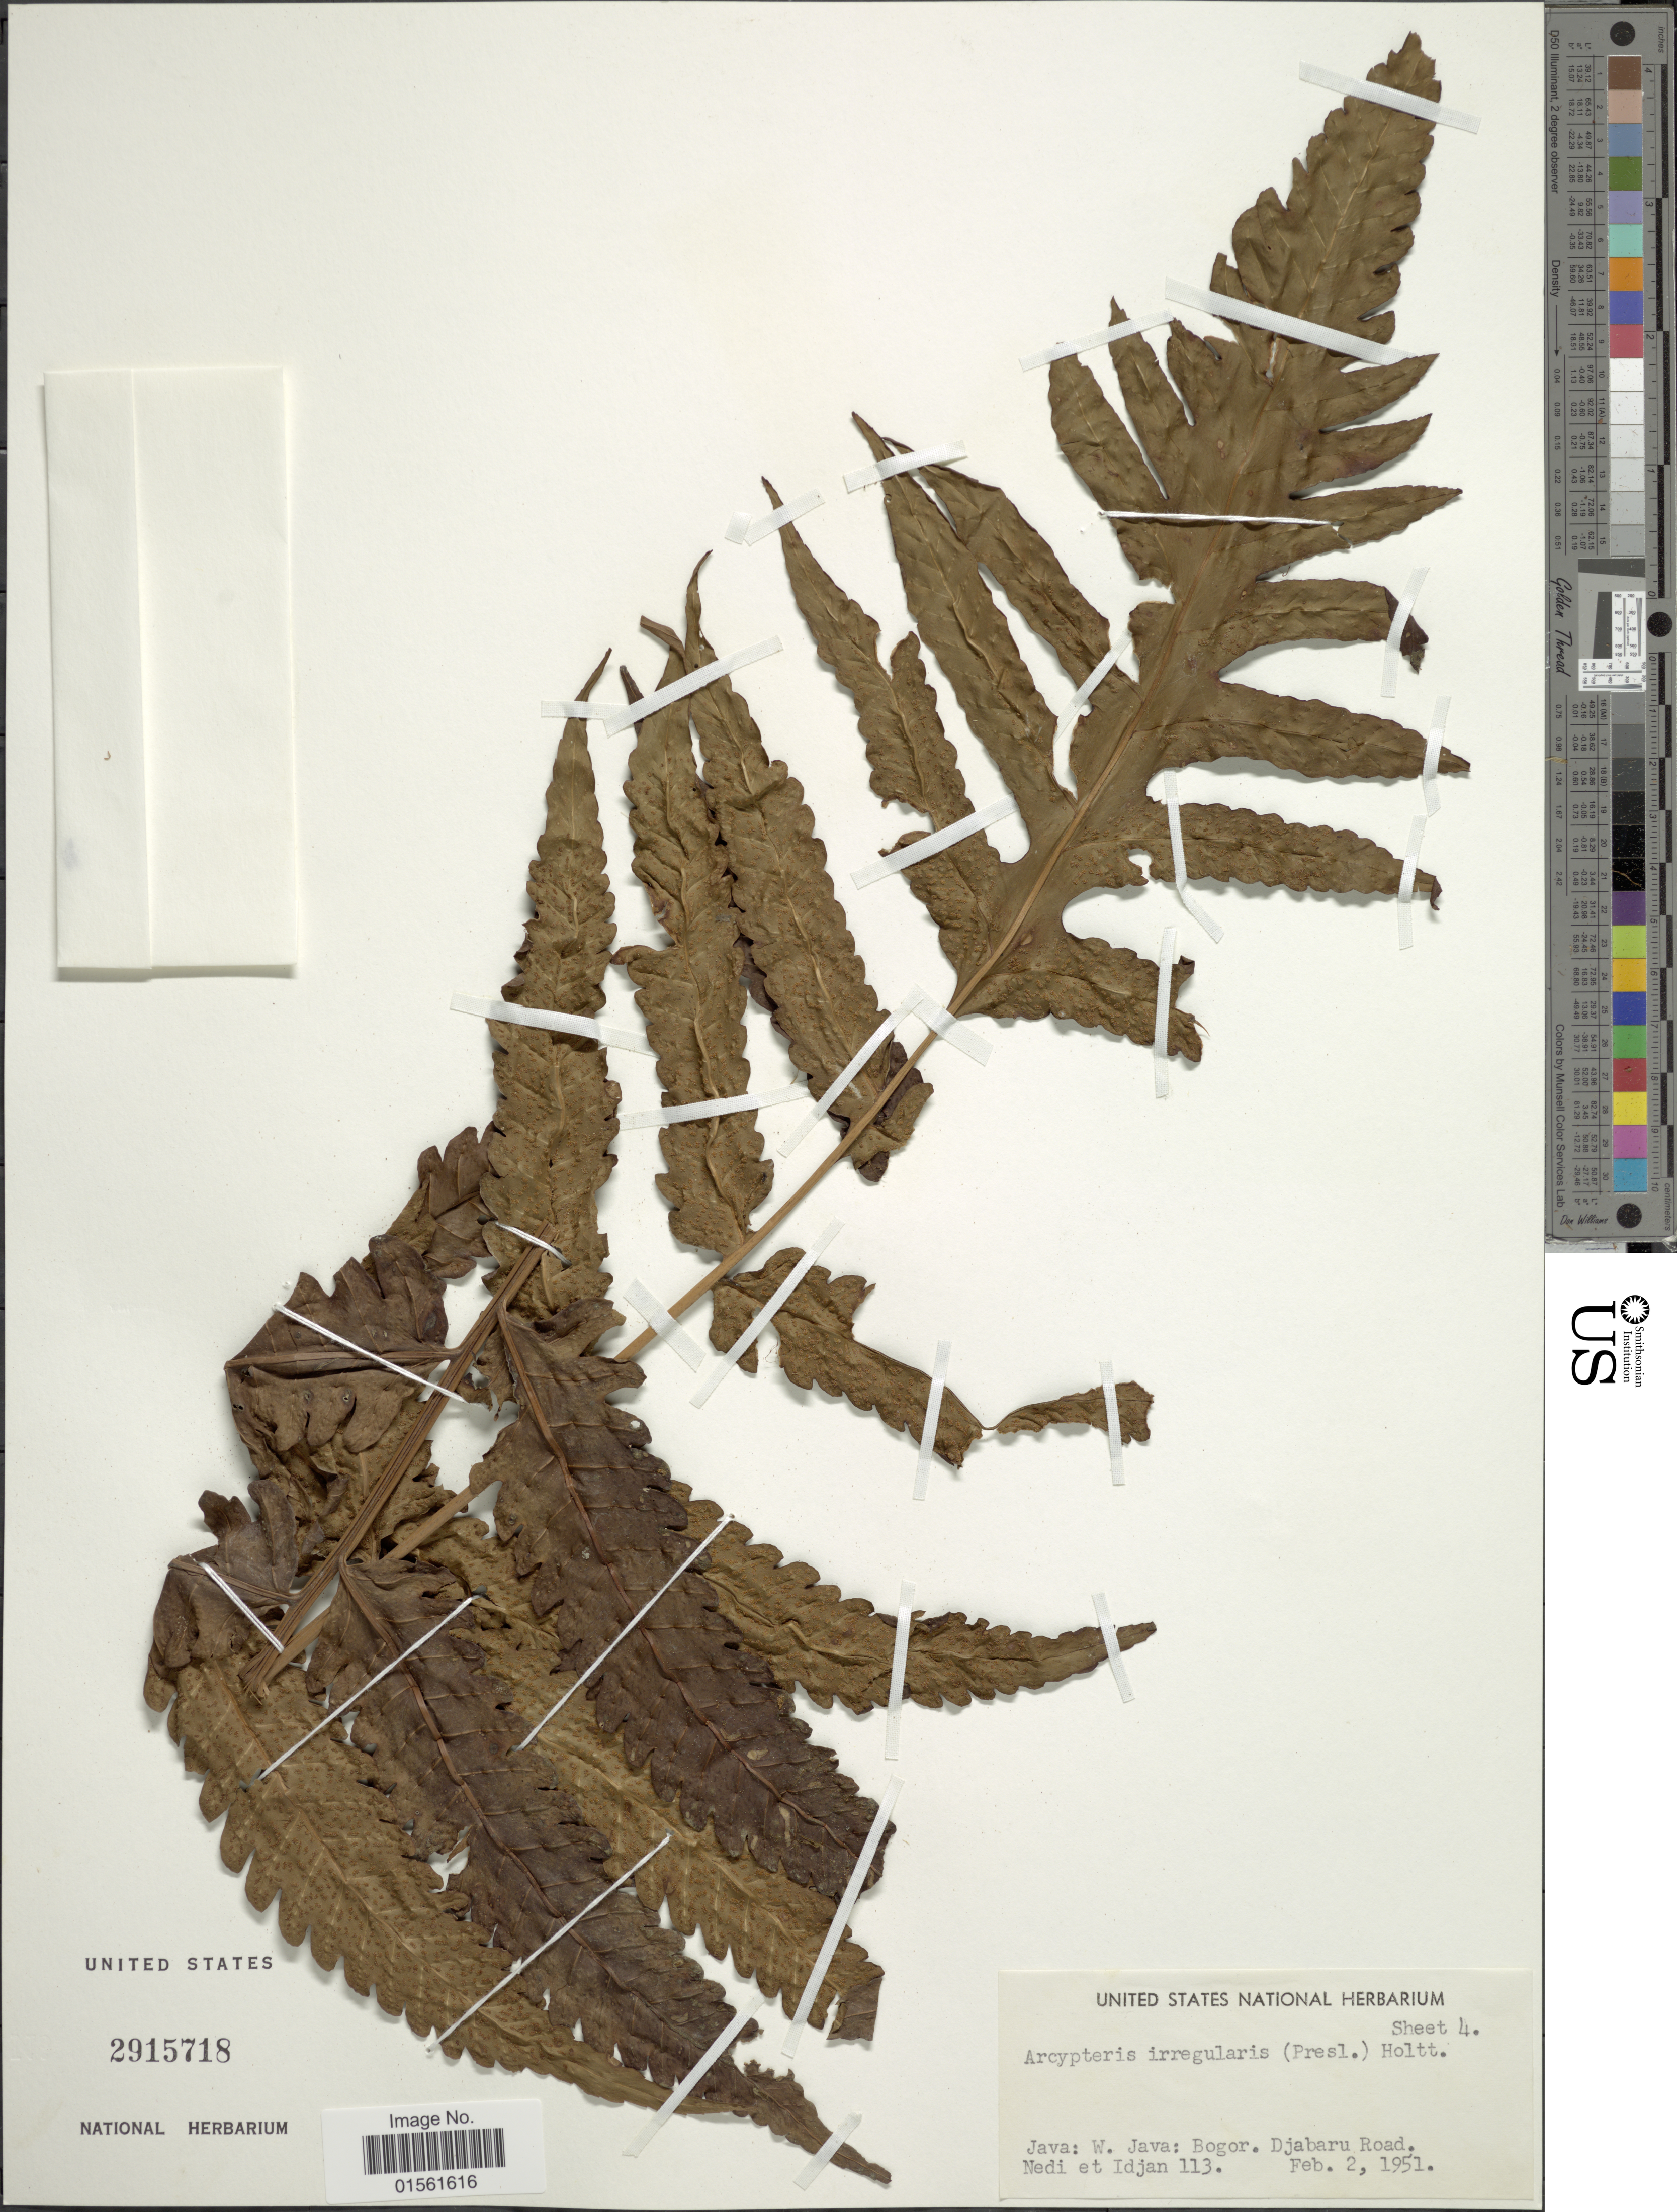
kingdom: Plantae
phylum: Tracheophyta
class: Polypodiopsida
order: Polypodiales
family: Dryopteridaceae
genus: Pleocnemia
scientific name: Pleocnemia irregularis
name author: (C. Presl) Holttum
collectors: Nedi,-- & -. Idjan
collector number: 113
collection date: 1951-02-02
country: Indonesia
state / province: Java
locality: Java: W. Java; Bogor, Djabaru Road.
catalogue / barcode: US 2915718